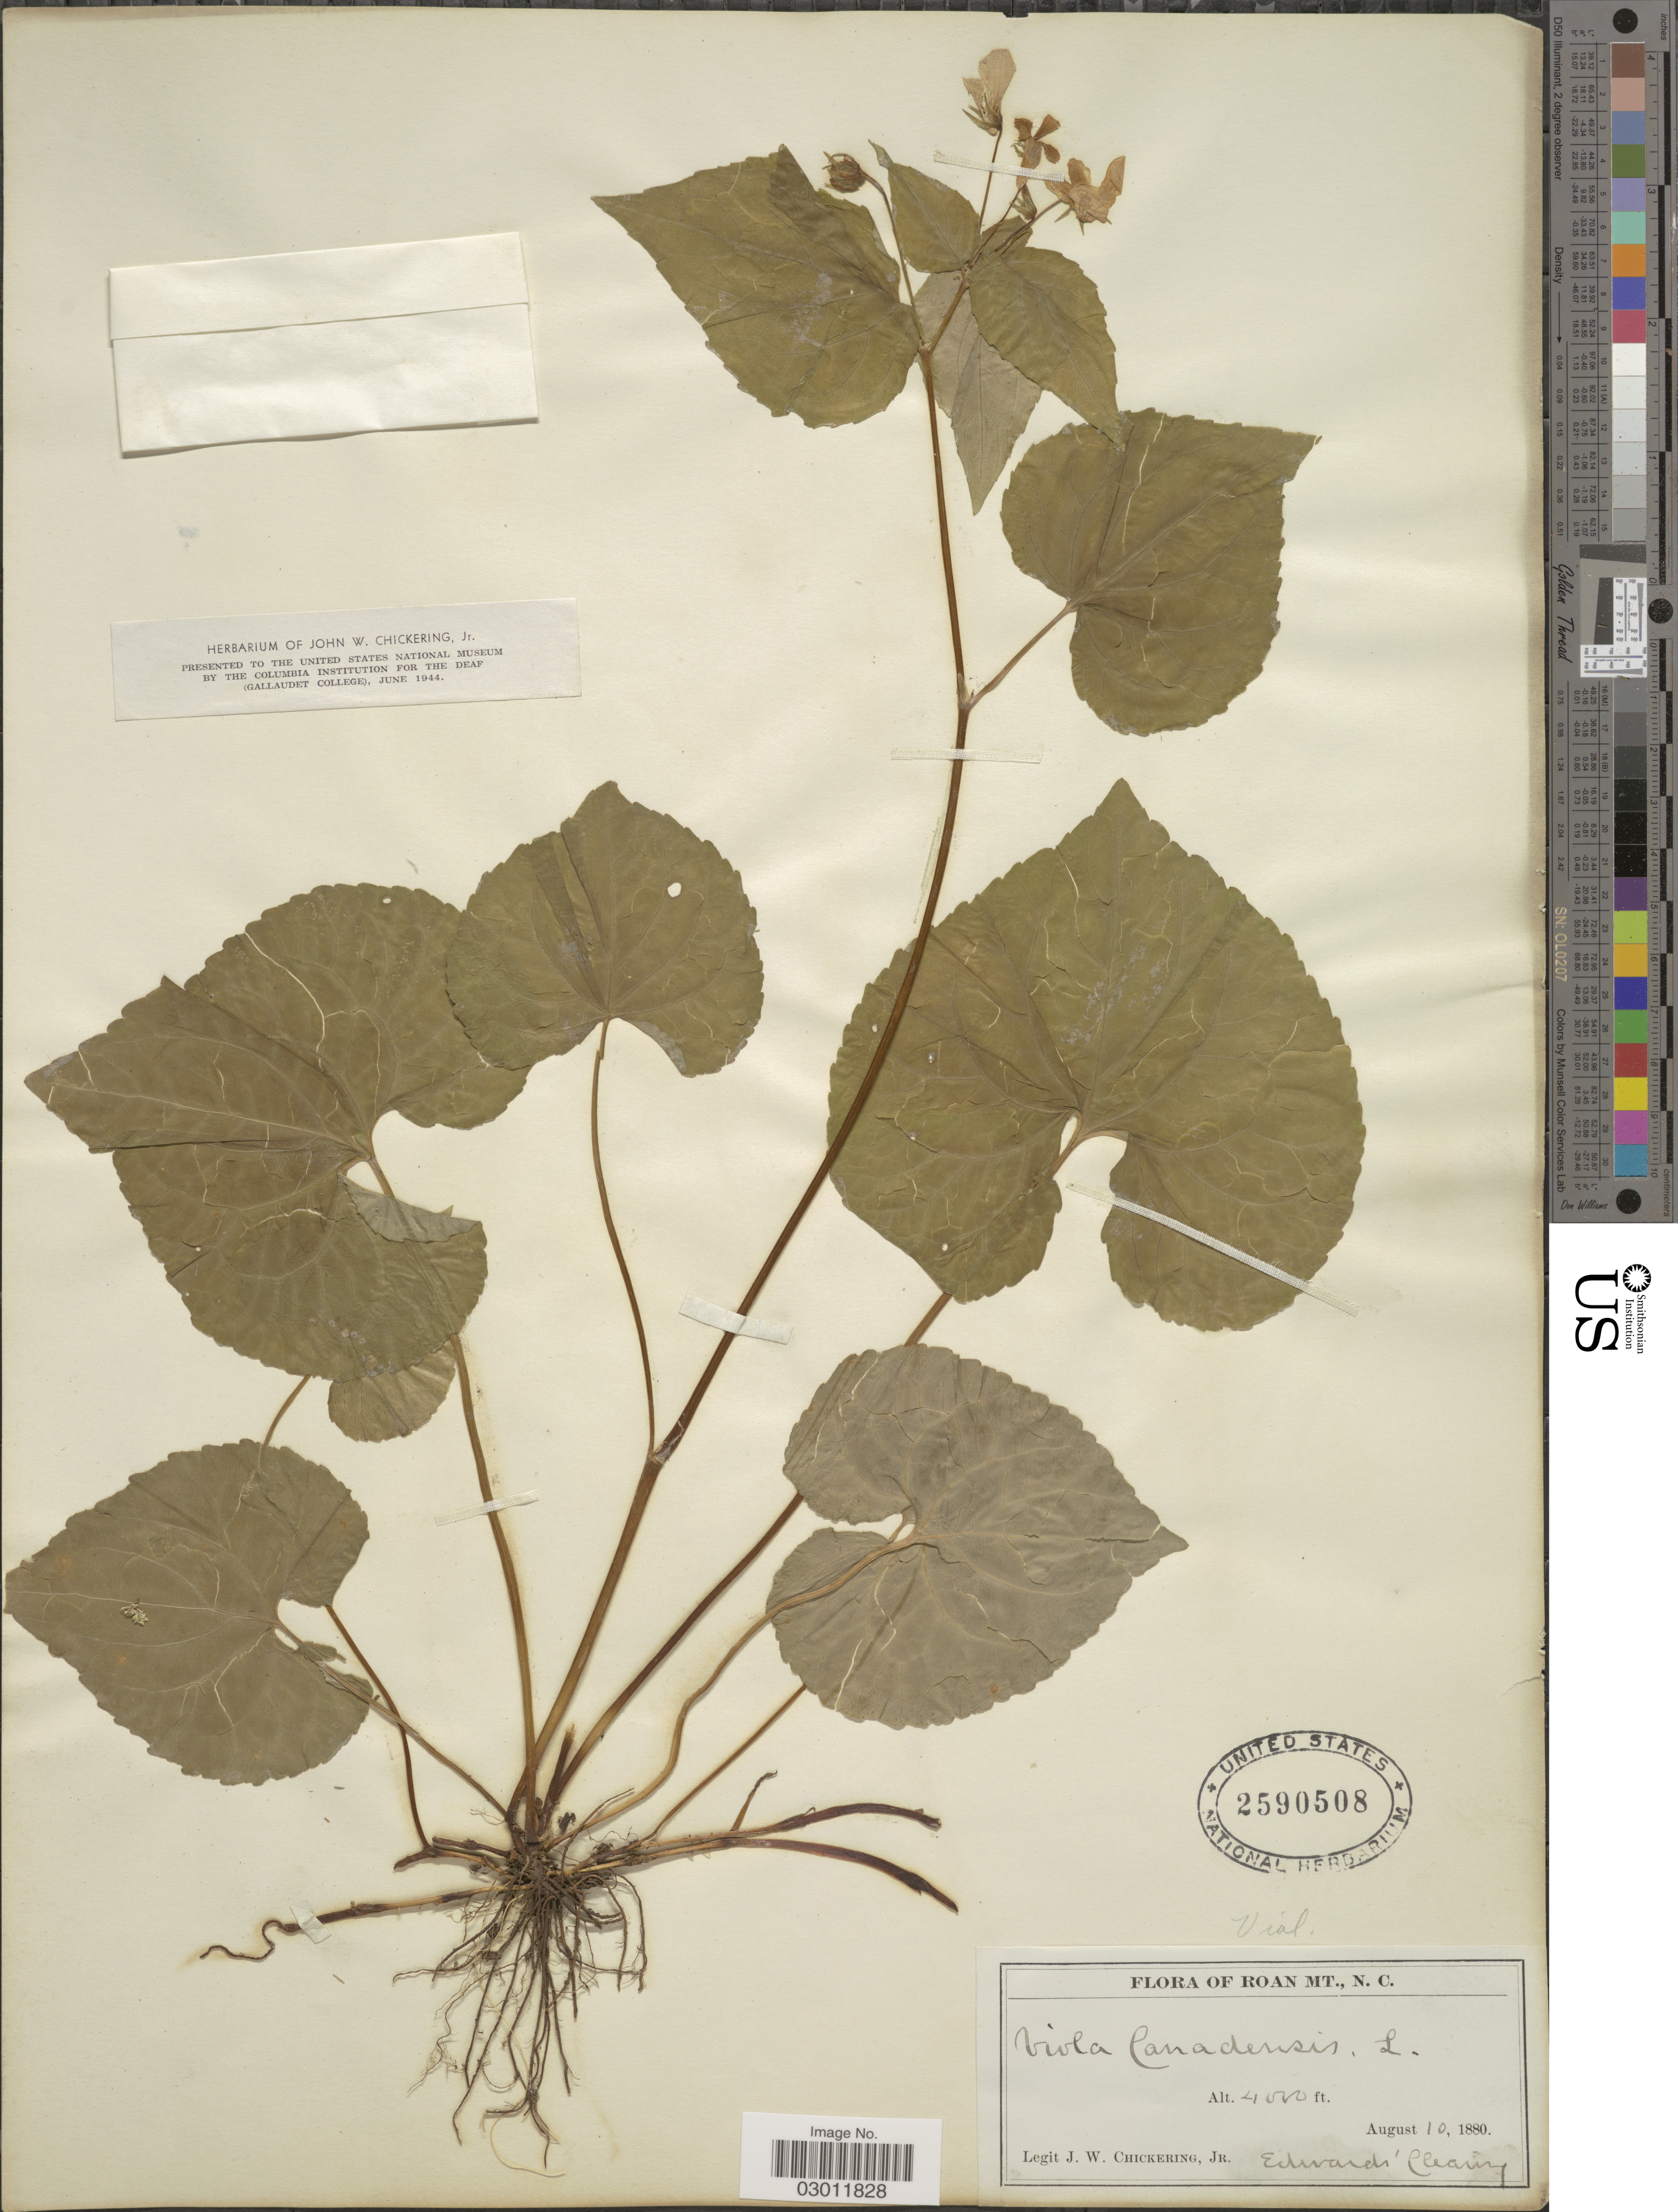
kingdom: Plantae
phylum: Tracheophyta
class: Magnoliopsida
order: Malpighiales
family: Violaceae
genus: Viola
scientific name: Viola canadensis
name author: L.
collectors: J. W. Chickering Jr.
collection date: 1880-08-10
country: United States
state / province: North Carolina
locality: Roan Mt., N.C. Edward's Clearing.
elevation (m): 1219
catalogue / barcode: US 2590508